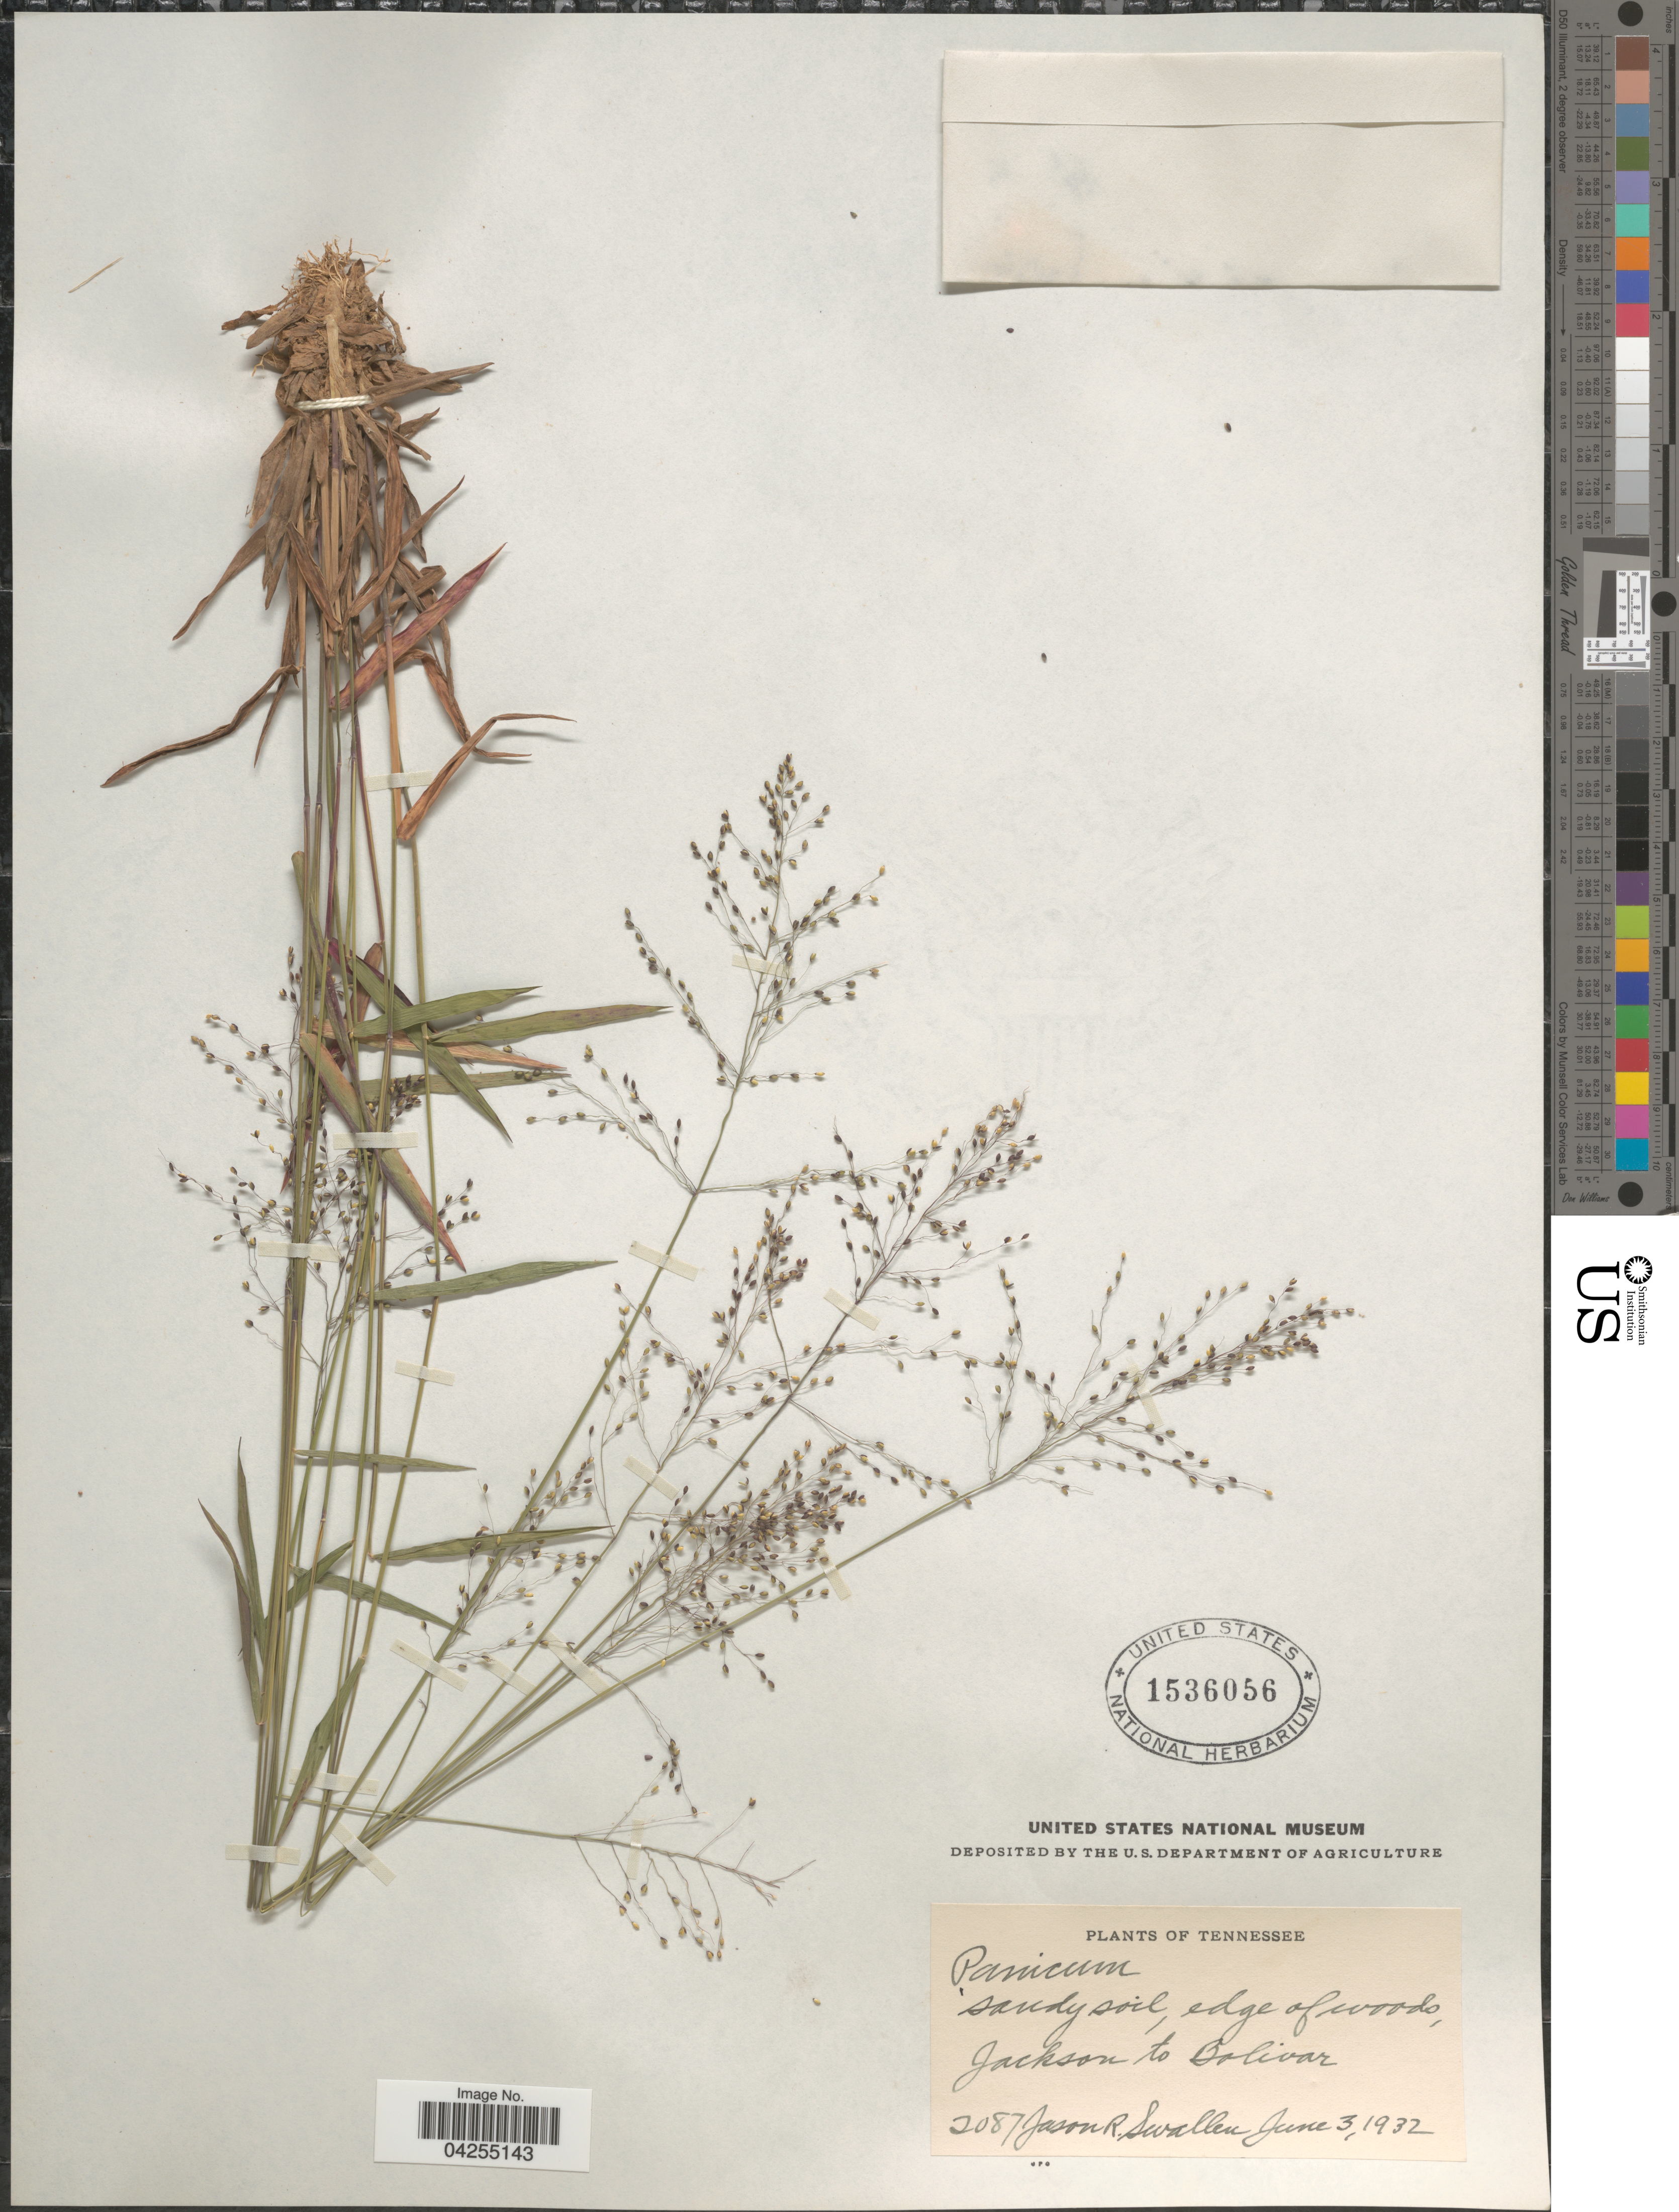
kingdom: Plantae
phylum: Tracheophyta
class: Liliopsida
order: Poales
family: Poaceae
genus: Dichanthelium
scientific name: Dichanthelium dichotomum var. dichotomum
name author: (L.) Gould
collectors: J. R. Swallen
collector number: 2087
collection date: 1932-06-03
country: United States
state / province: Tennessee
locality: Sandy soil, edge of woods, Jackson to Bolivar.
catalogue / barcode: US 1536056